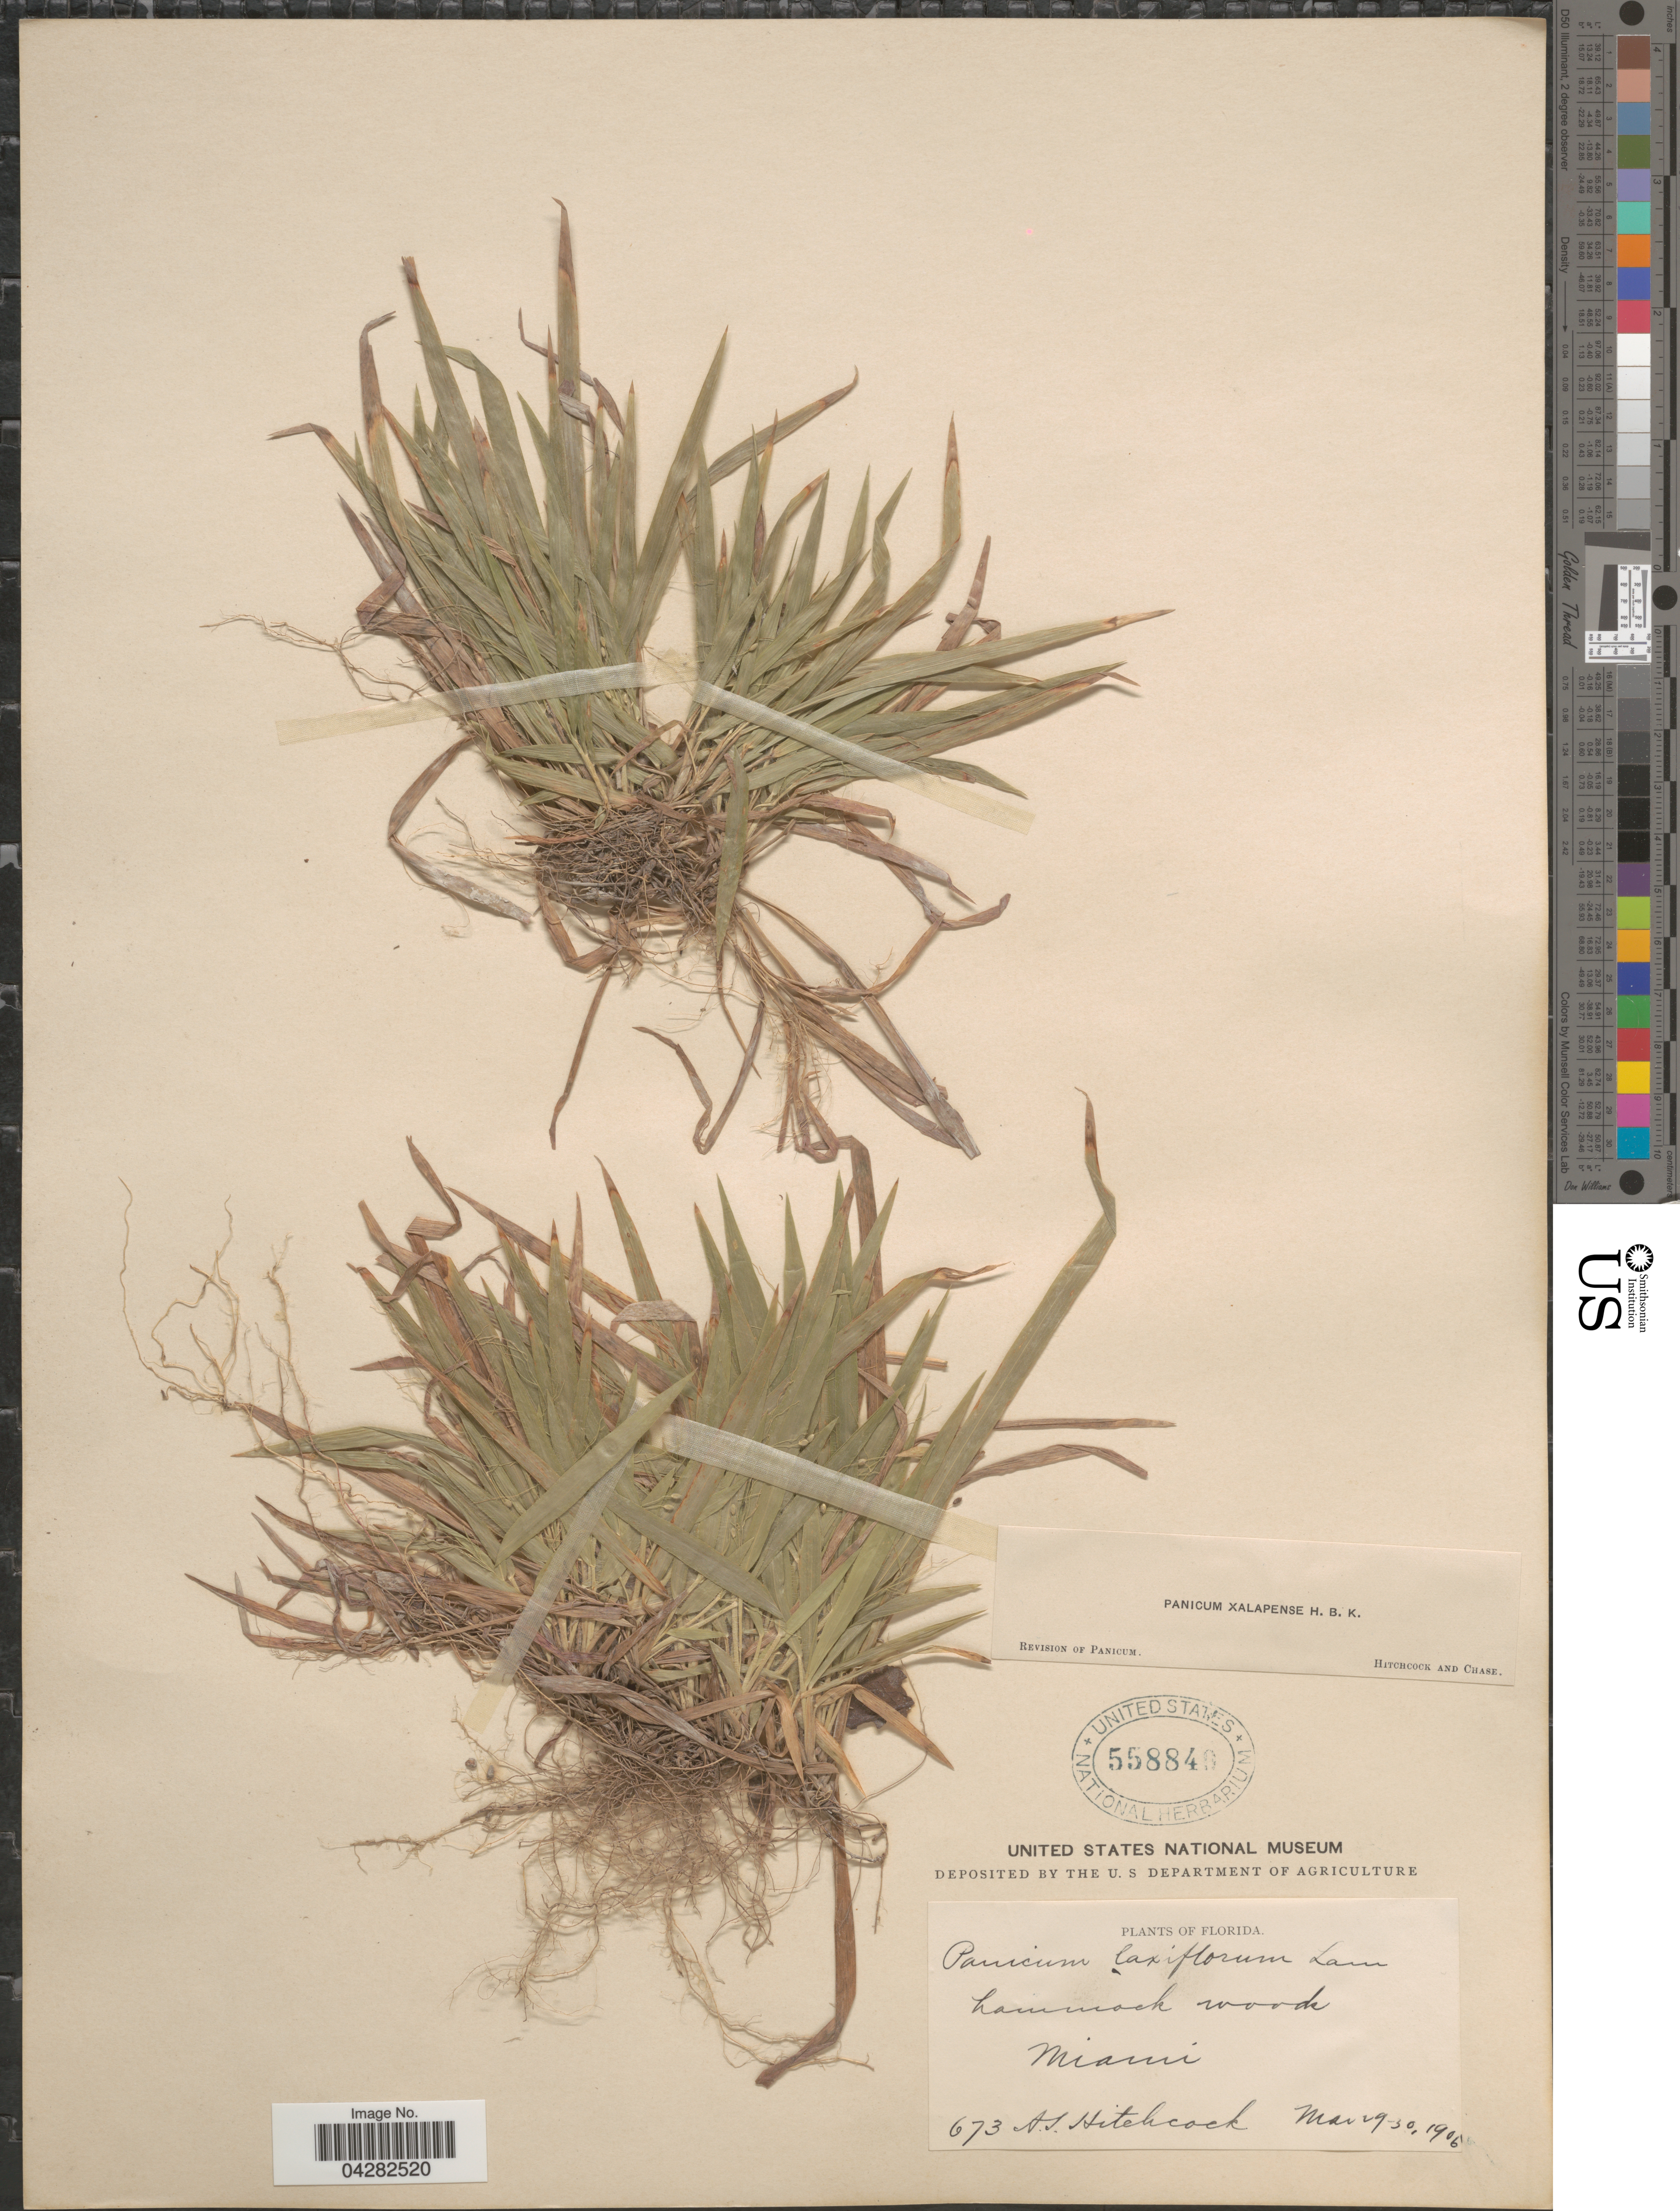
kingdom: Plantae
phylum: Tracheophyta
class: Liliopsida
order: Poales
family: Poaceae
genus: Dichanthelium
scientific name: Dichanthelium laxiflorum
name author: (Lam.) Gould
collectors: A. S. Hitchcock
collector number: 673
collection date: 1906-03-29/1906-03-30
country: United States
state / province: Florida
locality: Miami.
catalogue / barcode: US 558840